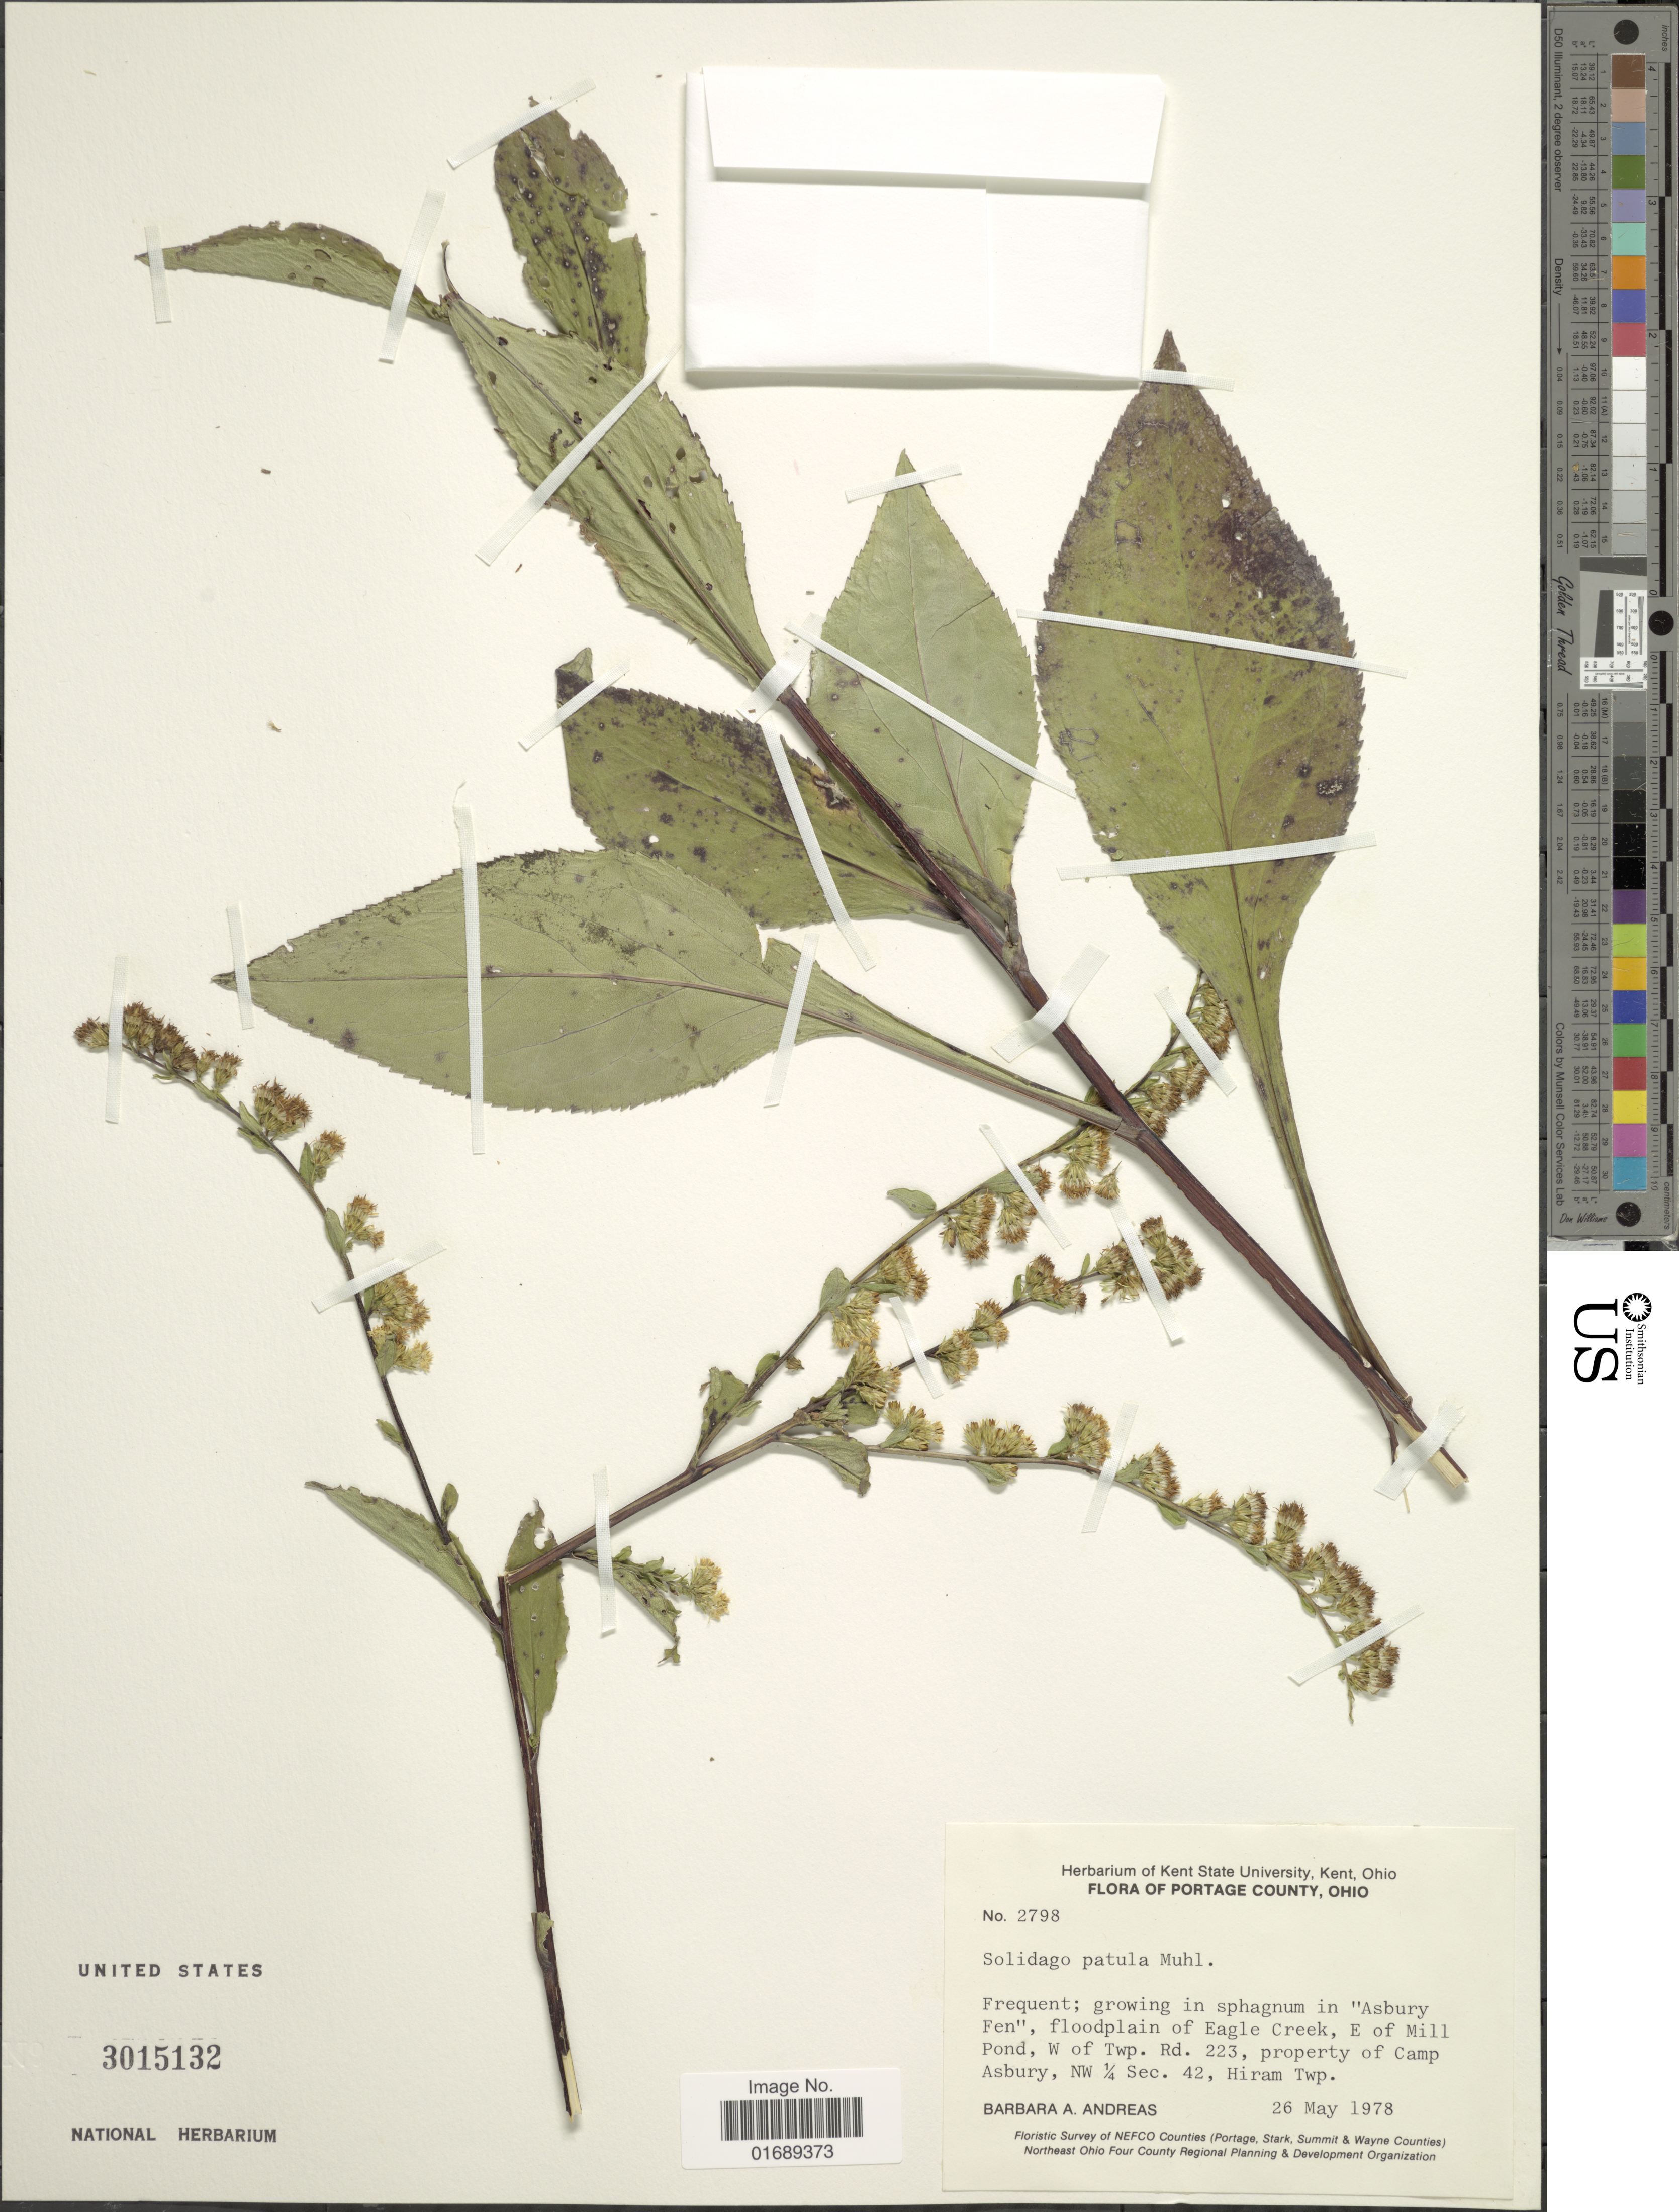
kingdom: Plantae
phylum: Tracheophyta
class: Magnoliopsida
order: Asterales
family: Asteraceae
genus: Solidago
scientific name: Solidago patula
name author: Muhl. ex Willd.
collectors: B. A. Andreas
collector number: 2798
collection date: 1978-05-26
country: United States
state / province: Ohio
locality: Portage County, floodplain of Eagle Creek, E of Mill Pond, W. of Twp. Rd. 223, property of Camp Asbury, NW¼ Sec. 42, Hiram Twp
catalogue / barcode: US 3015132